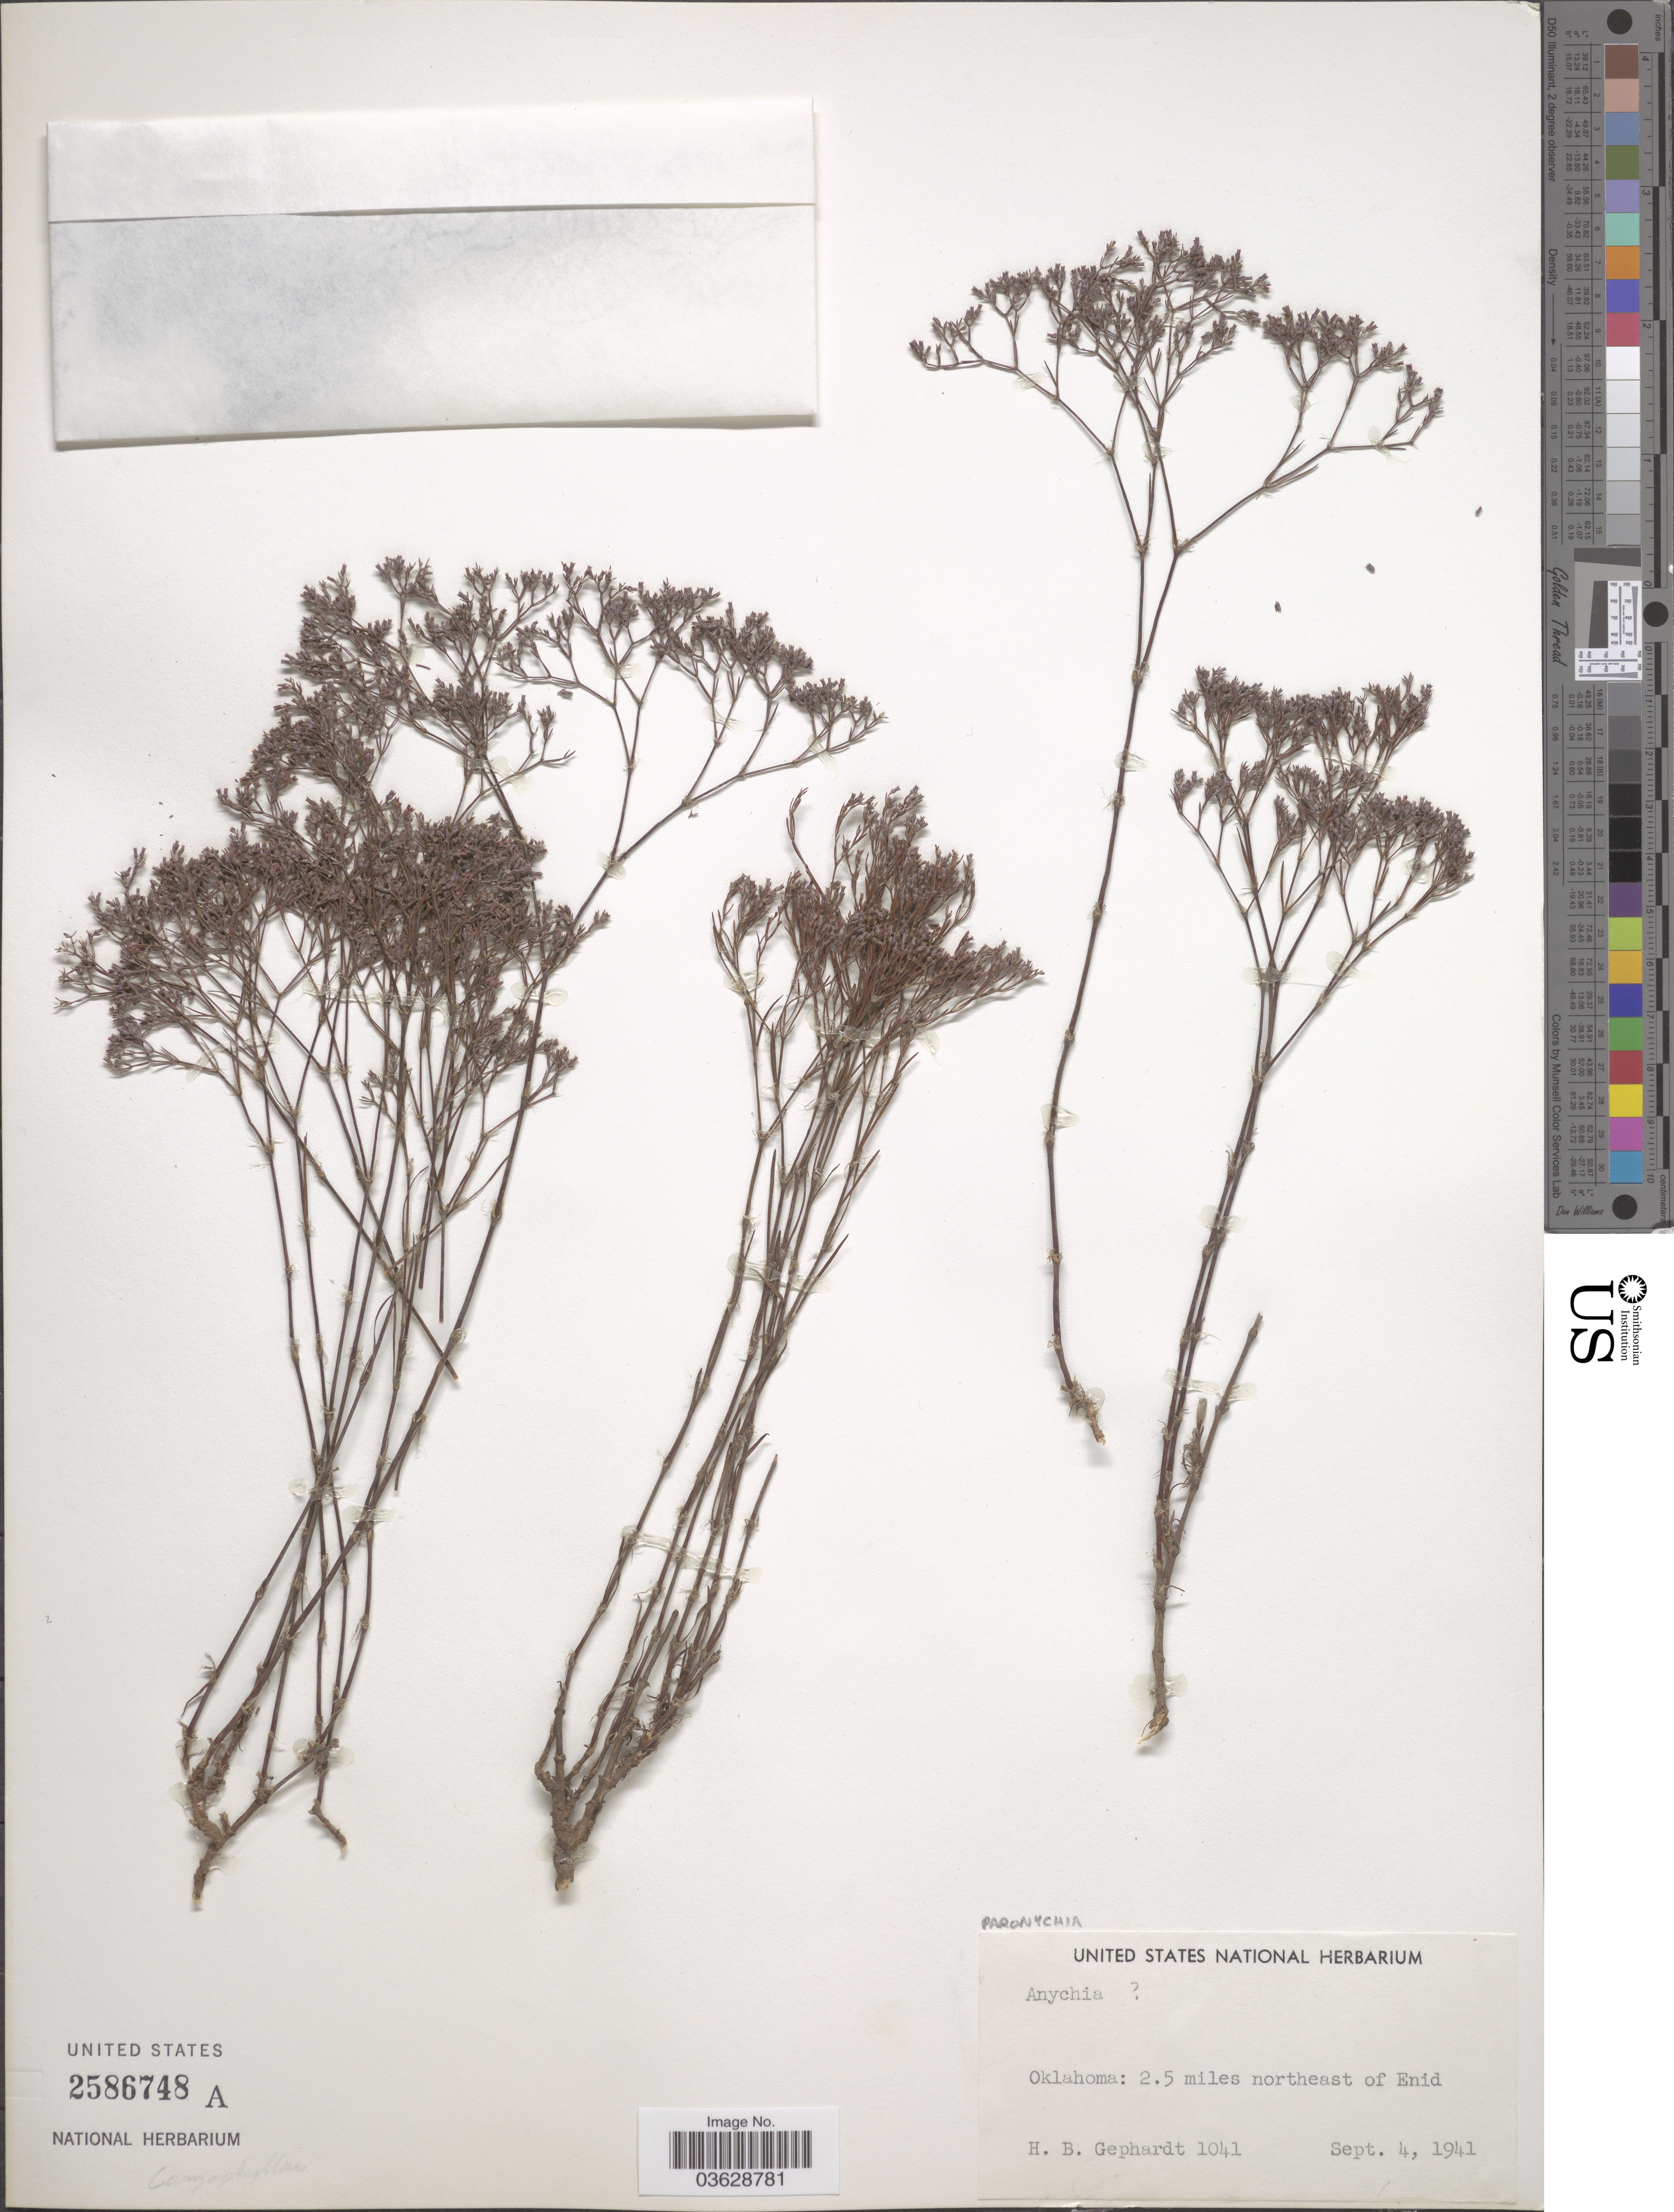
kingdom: Plantae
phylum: Tracheophyta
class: Magnoliopsida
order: Caryophyllales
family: Caryophyllaceae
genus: Paronychia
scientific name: Paronychia jamesii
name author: Torr. & A. Gray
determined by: Strong, Mark T., (BOT), Smithsonian Institution - National Museum of Natural History (UNITED STATES)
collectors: H. Gephardt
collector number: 1041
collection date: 1941-09-04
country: United States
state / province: Oklahoma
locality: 2.5 miles northeast of Enid.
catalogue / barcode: US 2586748A